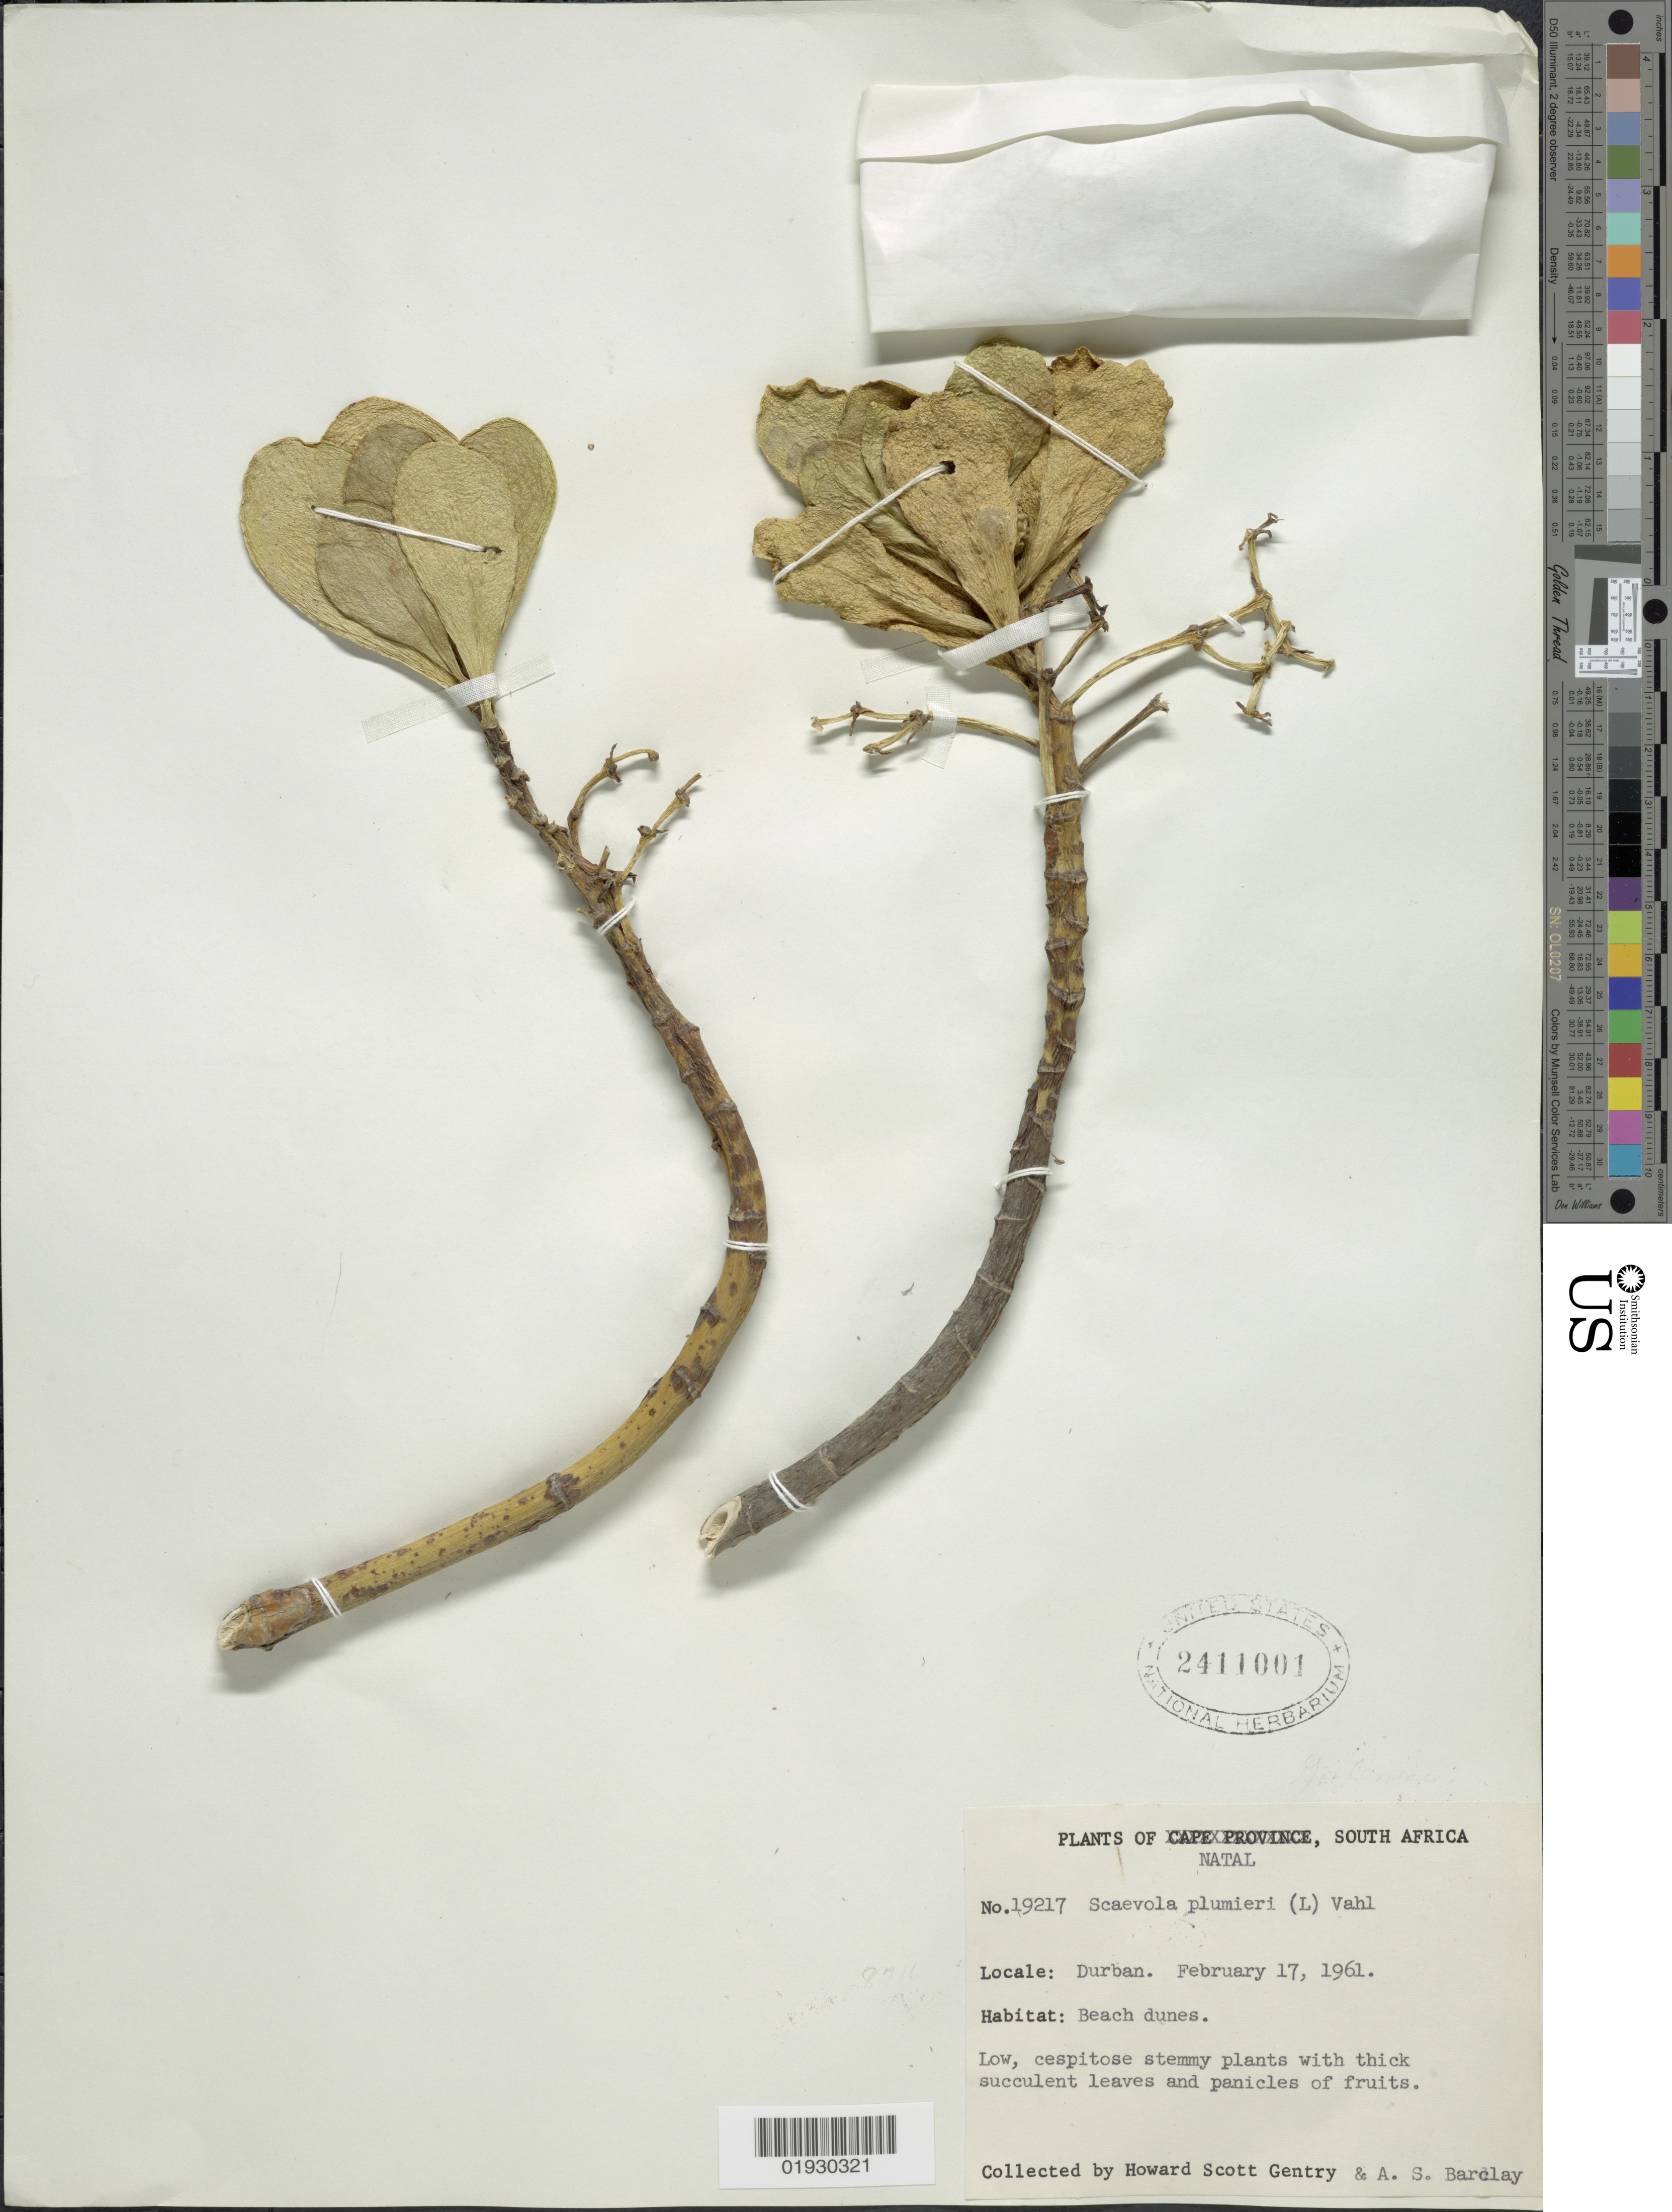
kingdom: Plantae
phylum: Tracheophyta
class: Magnoliopsida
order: Asterales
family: Goodeniaceae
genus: Scaevola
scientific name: Scaevola plumieri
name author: (L.) Vahl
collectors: H. S. Gentry & A. S. Barclay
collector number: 19217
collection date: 1961-02-17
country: South Africa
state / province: KwaZulu-Natal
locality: Natal. Durban.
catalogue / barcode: US 2411001